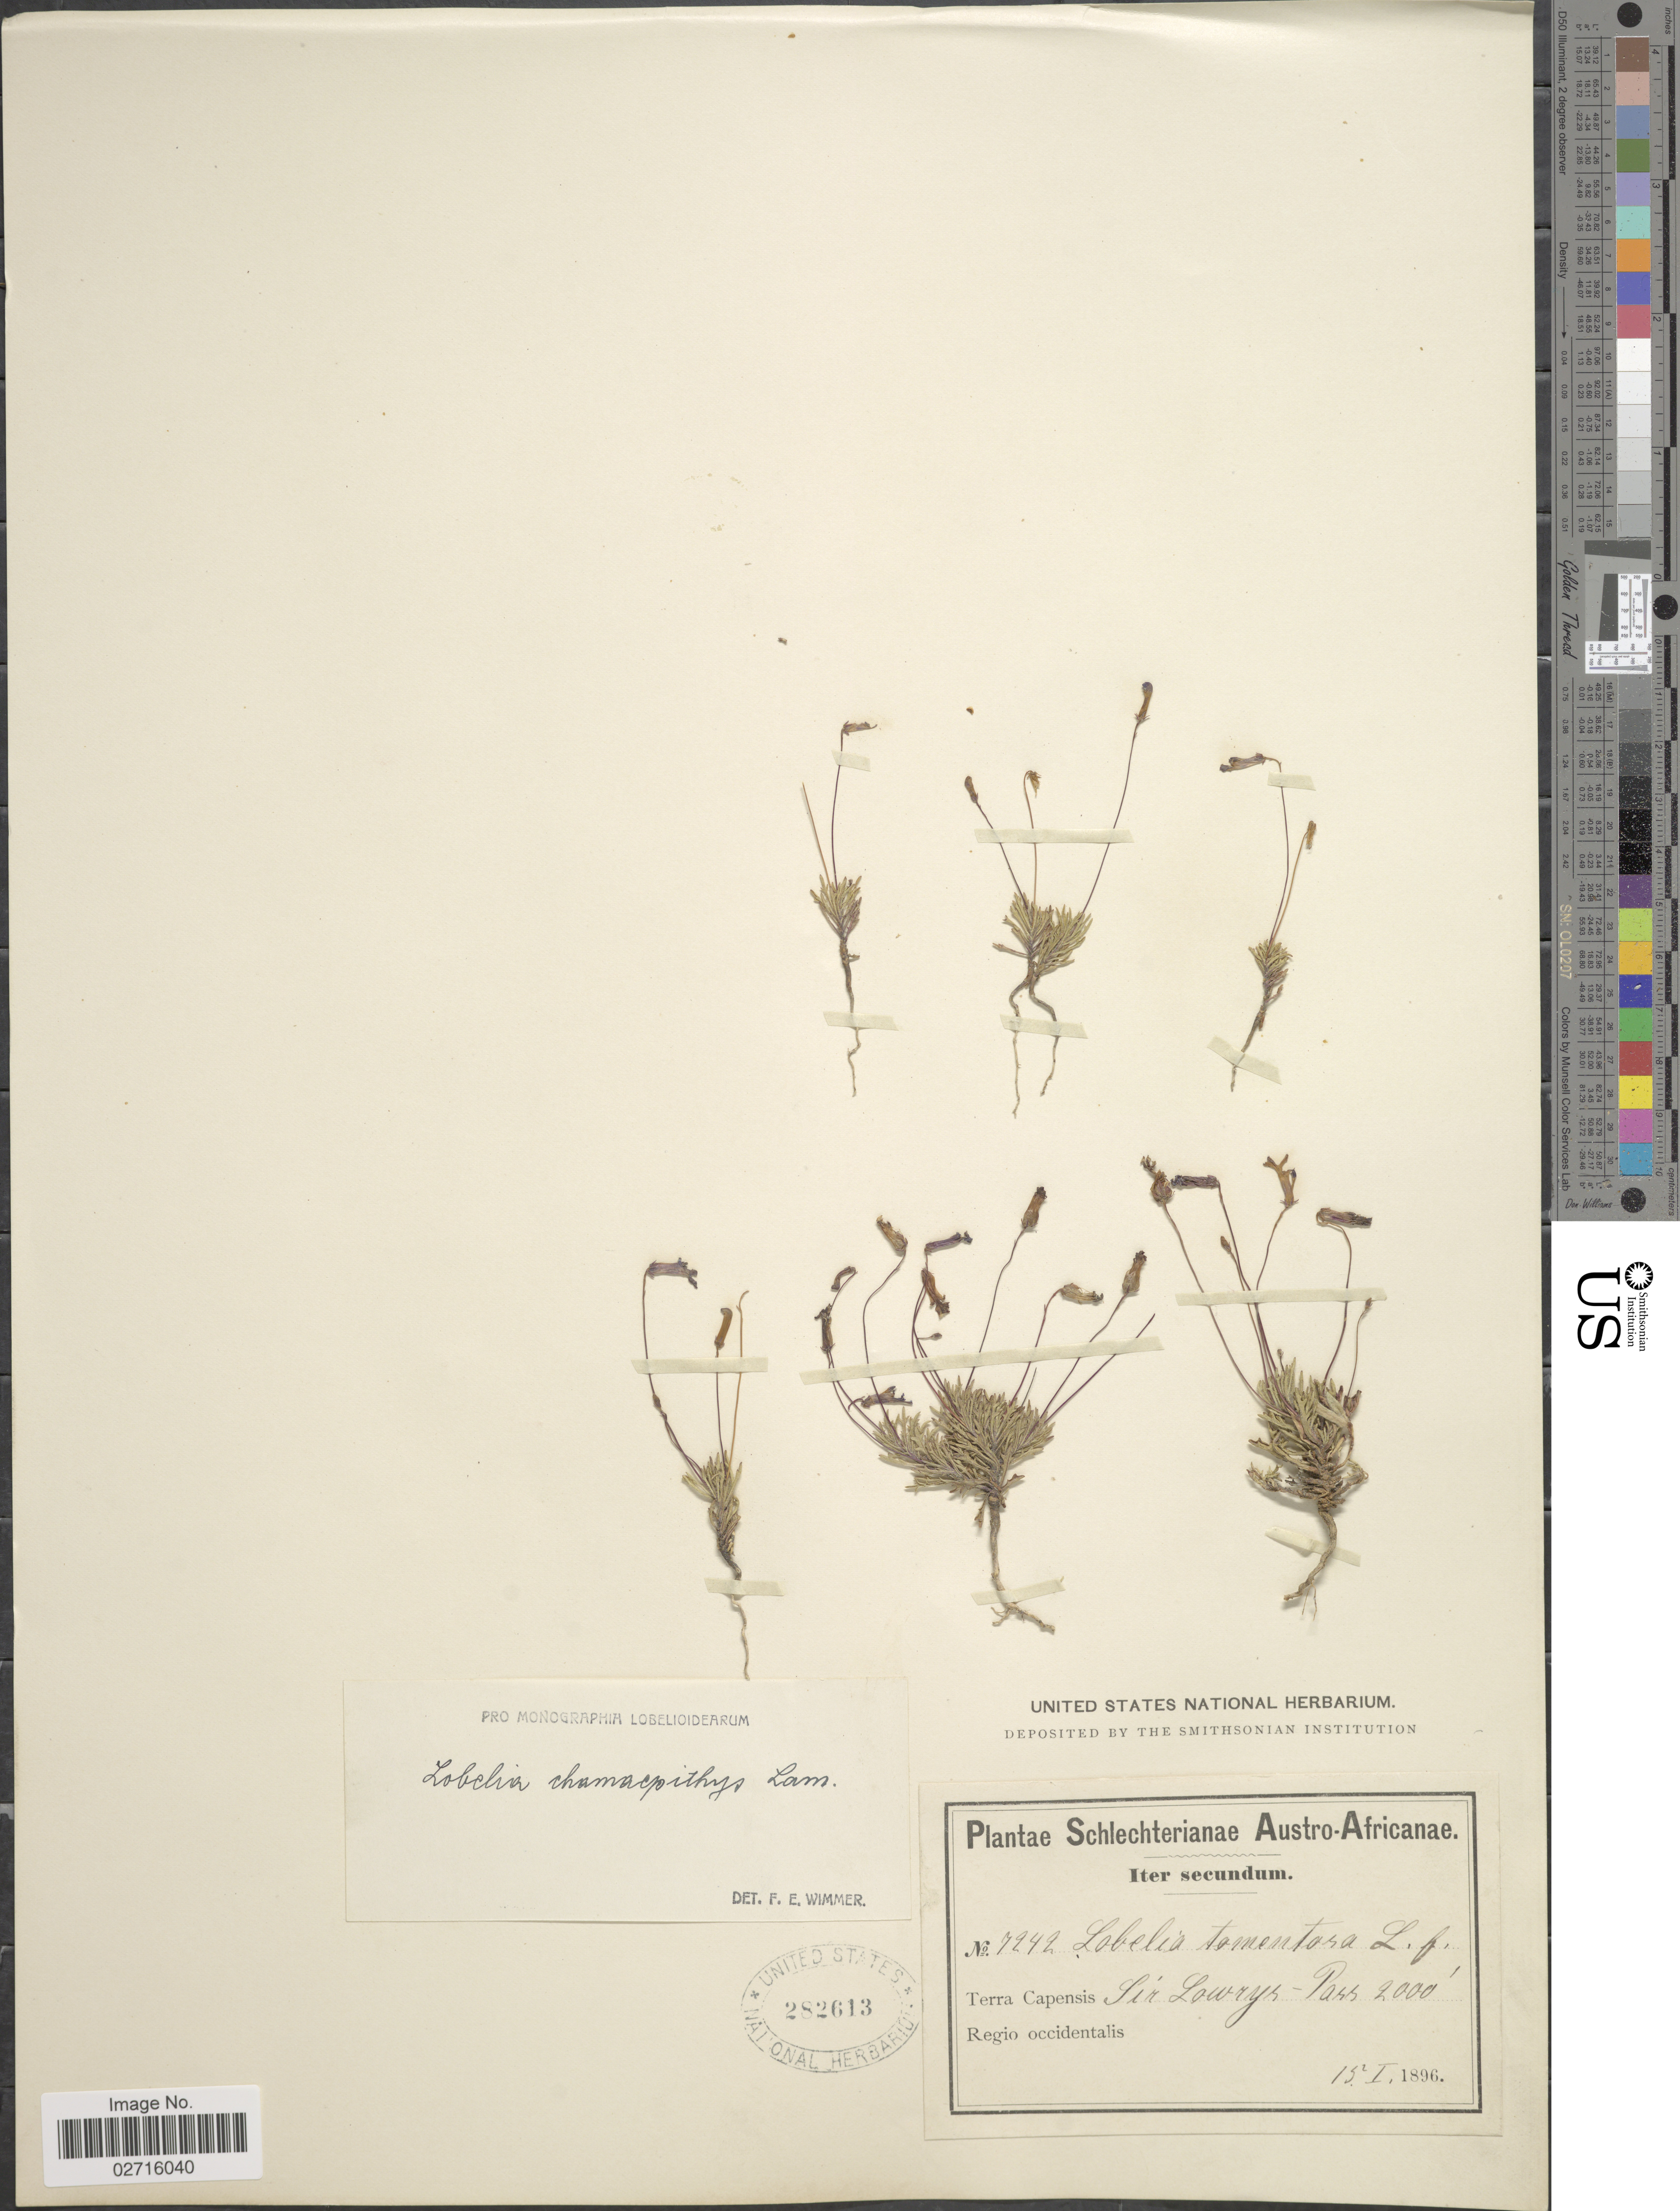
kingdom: Plantae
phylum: Tracheophyta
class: Magnoliopsida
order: Asterales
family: Campanulaceae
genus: Lobelia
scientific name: Lobelia chamaepitys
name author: Lam.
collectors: Schlechter, --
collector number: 7242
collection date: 1896-01-15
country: South Africa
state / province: Western Cape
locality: Austro Africanae, Terra Capensis, Sir Lowry's Pass, Regio occidentalis.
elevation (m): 610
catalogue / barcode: US 282613